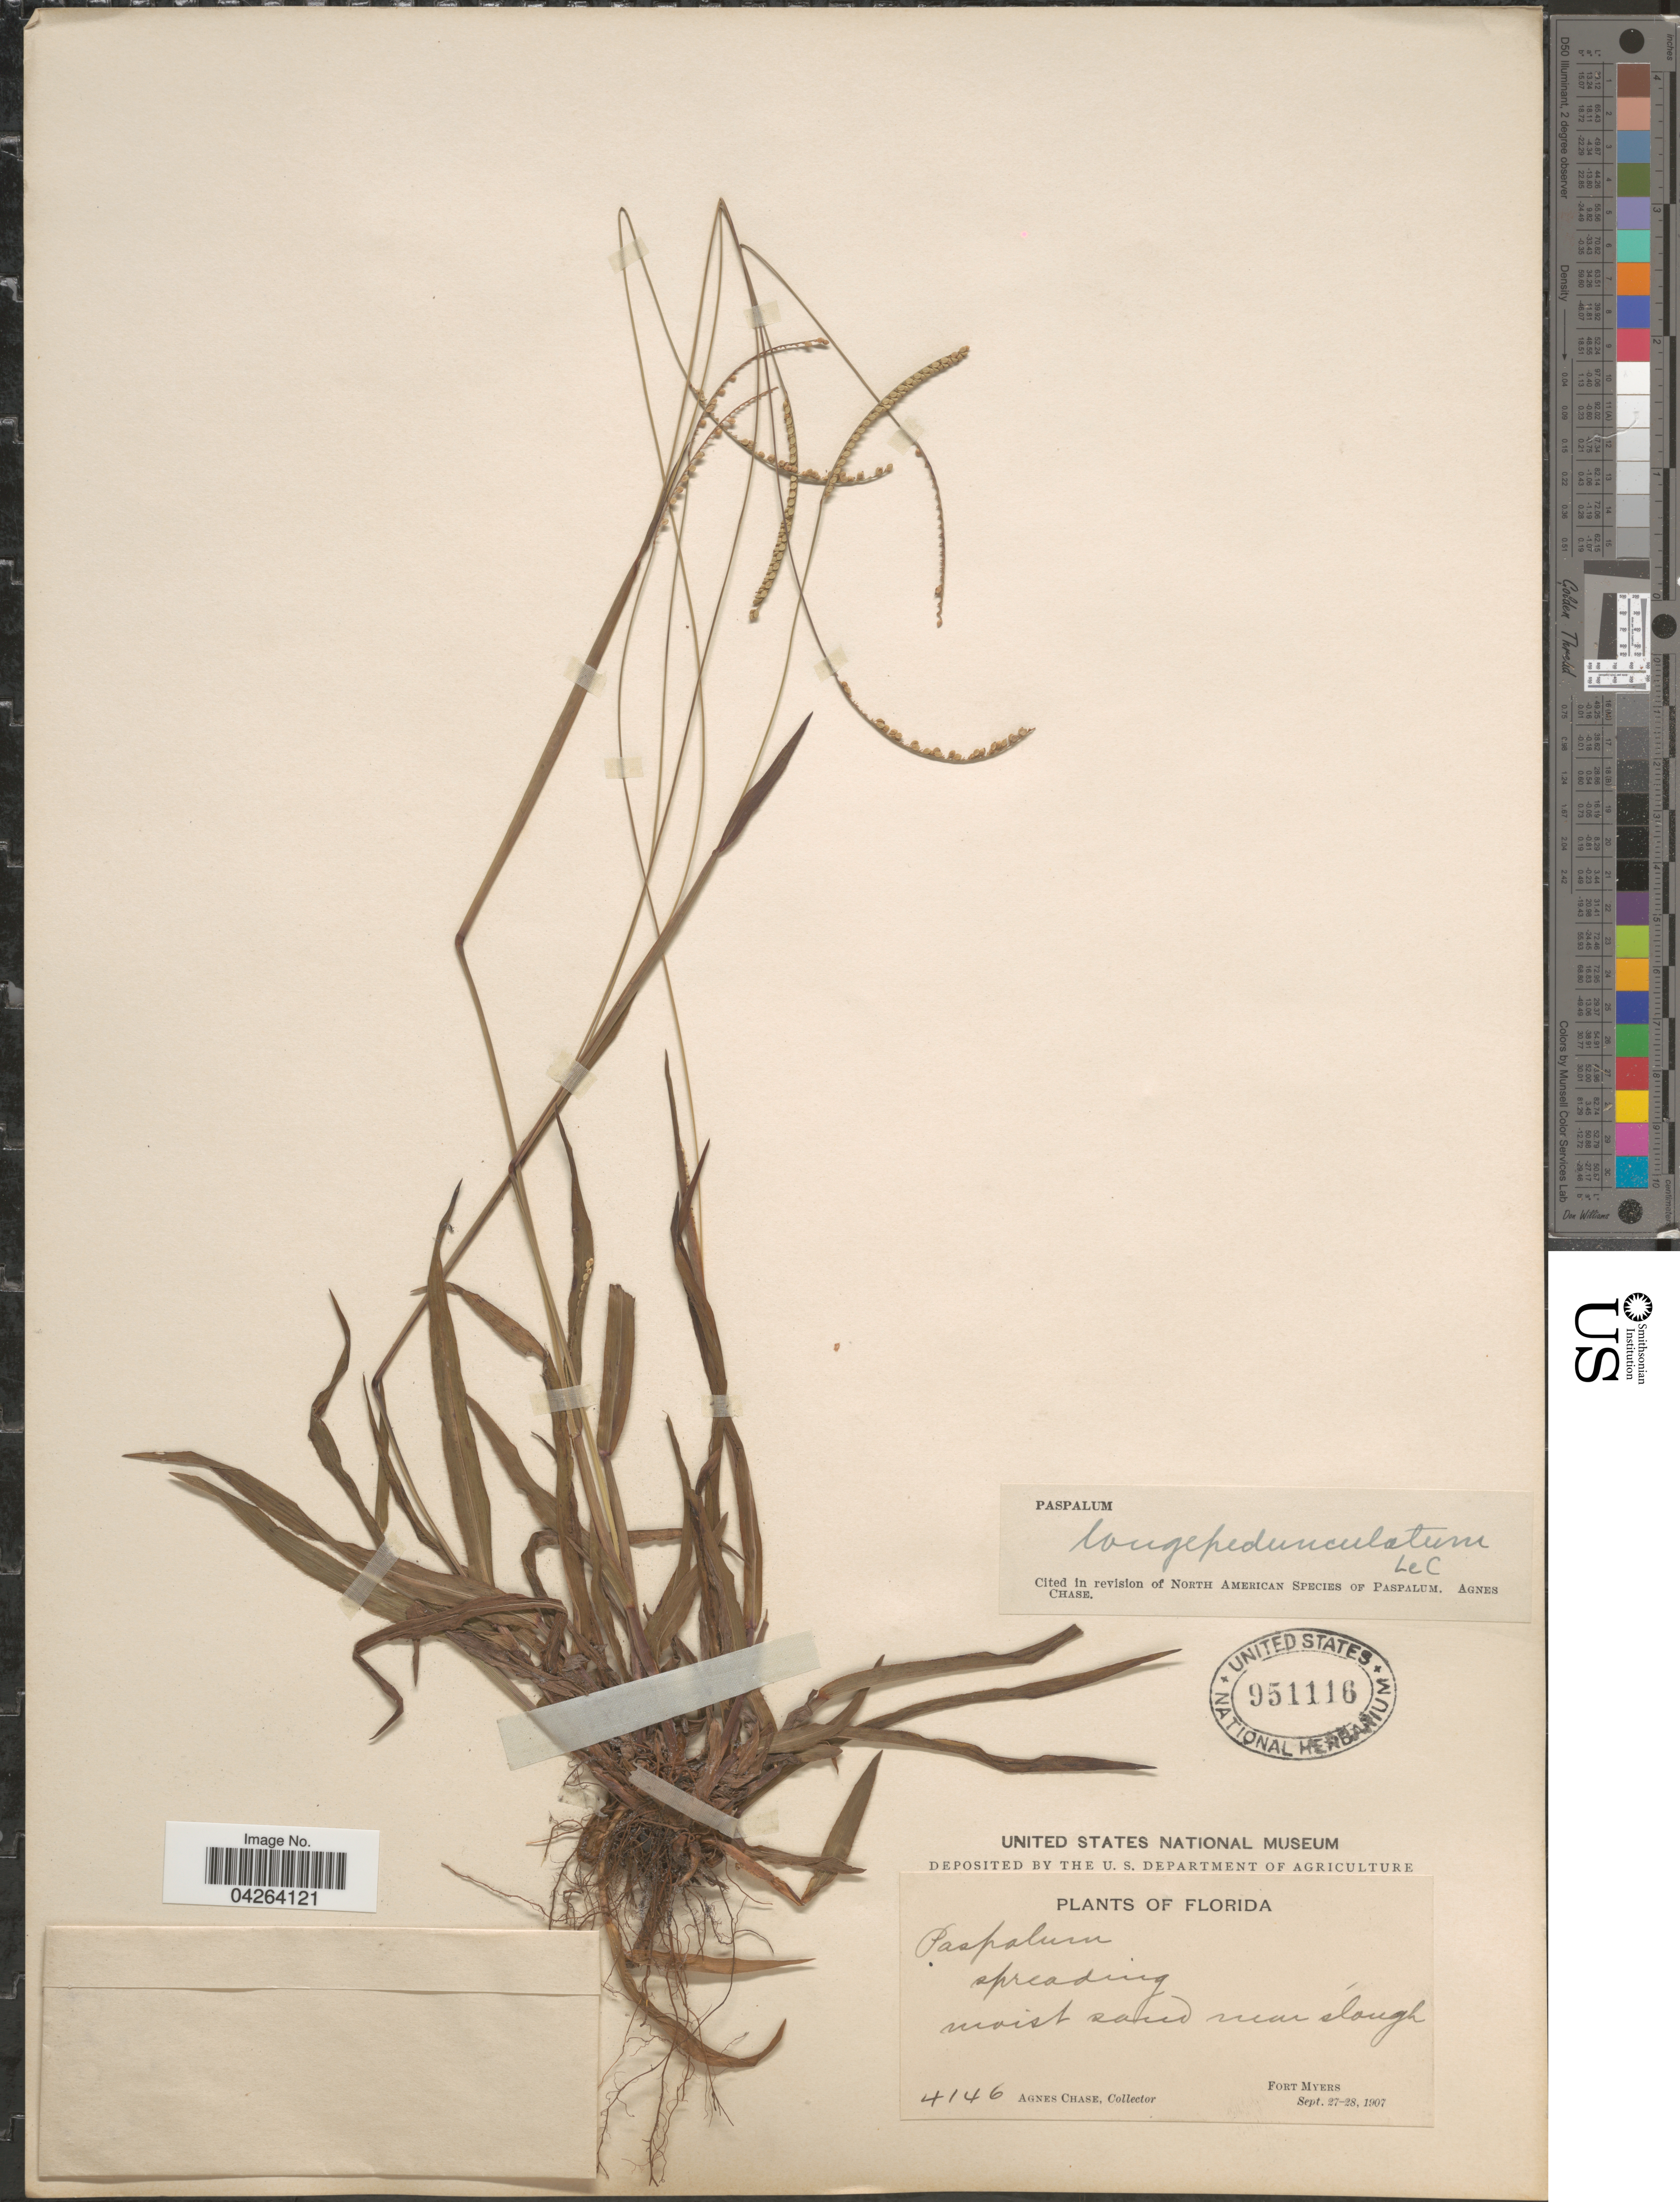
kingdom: Plantae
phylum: Tracheophyta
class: Liliopsida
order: Poales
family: Poaceae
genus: Paspalum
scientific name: Paspalum setaceum var. longipedunculatum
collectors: A. Chase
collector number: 4146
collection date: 1907-09-27/1907-09-28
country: United States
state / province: Florida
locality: Moist sand near slough. Fort Myers.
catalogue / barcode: US 951116